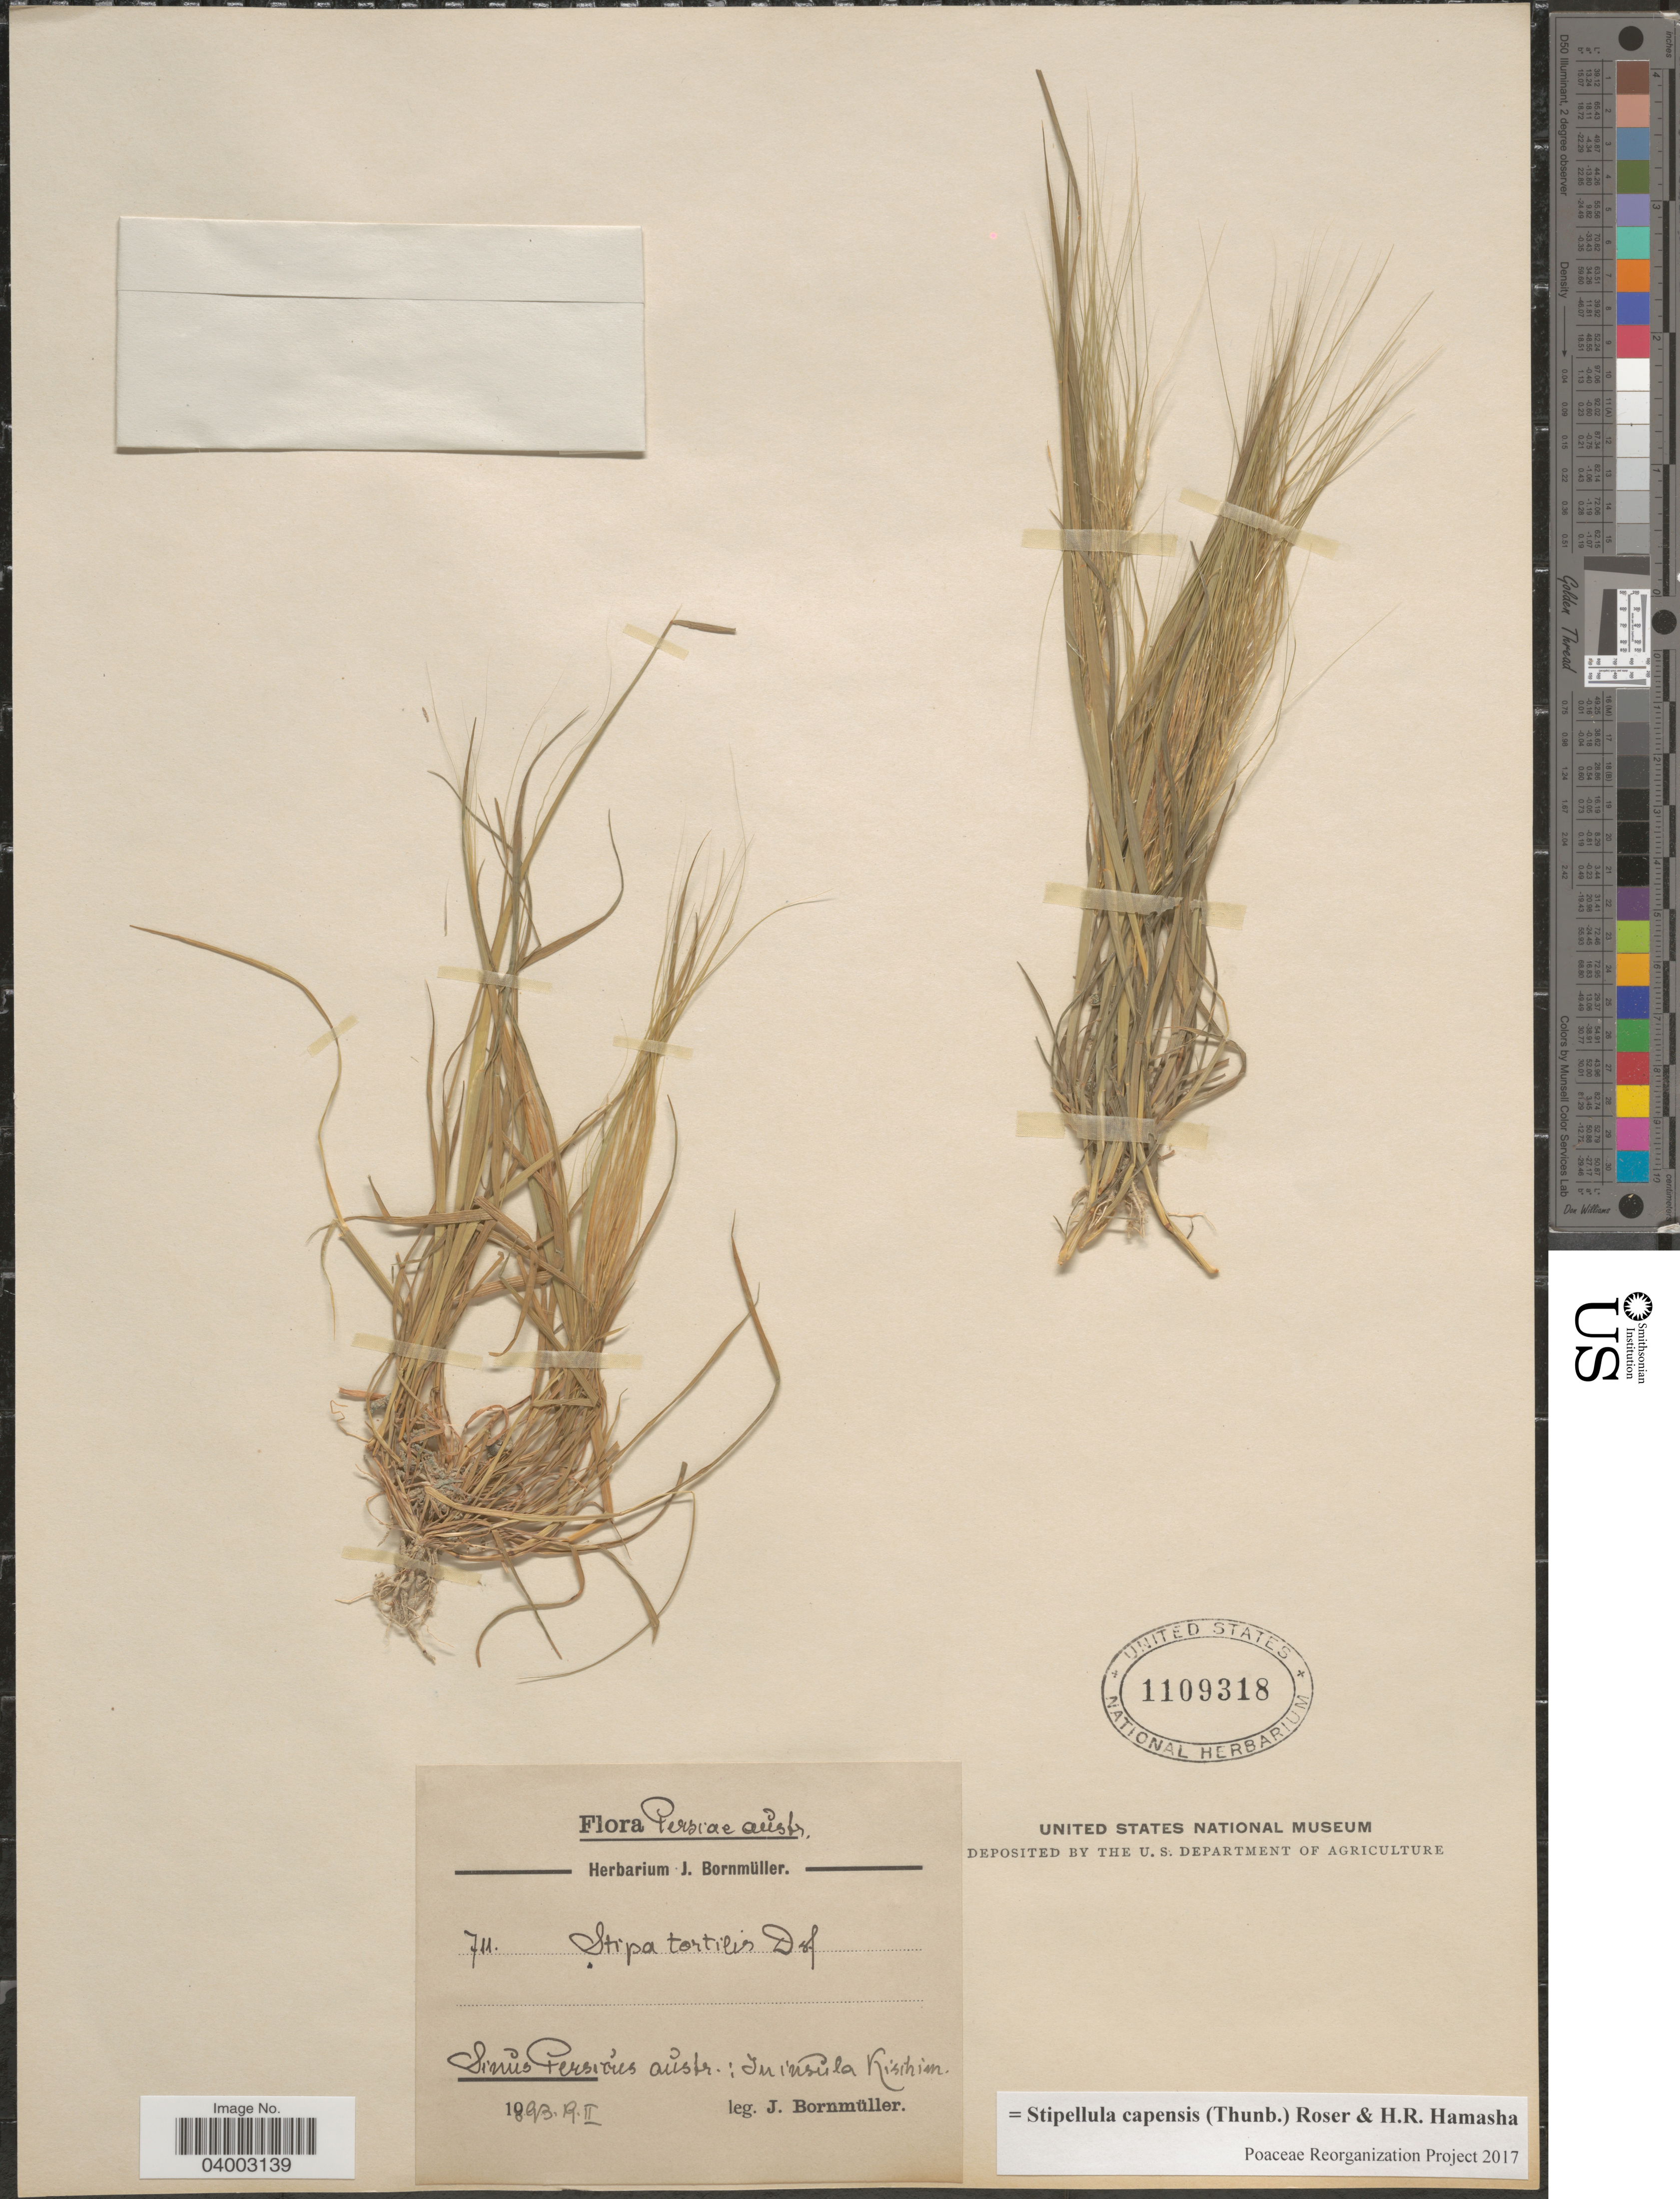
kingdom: Plantae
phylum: Tracheophyta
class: Liliopsida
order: Poales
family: Poaceae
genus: Stipellula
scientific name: Stipellula capensis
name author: (Thunb.) Röser & H. R. Hamasha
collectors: J. Bornmüller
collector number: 711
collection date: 1893-02-19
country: Iran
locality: Persiae aŭstr. Sinŭs Persicŭs aŭstr.: In insula Kisihian.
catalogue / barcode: US 1109318